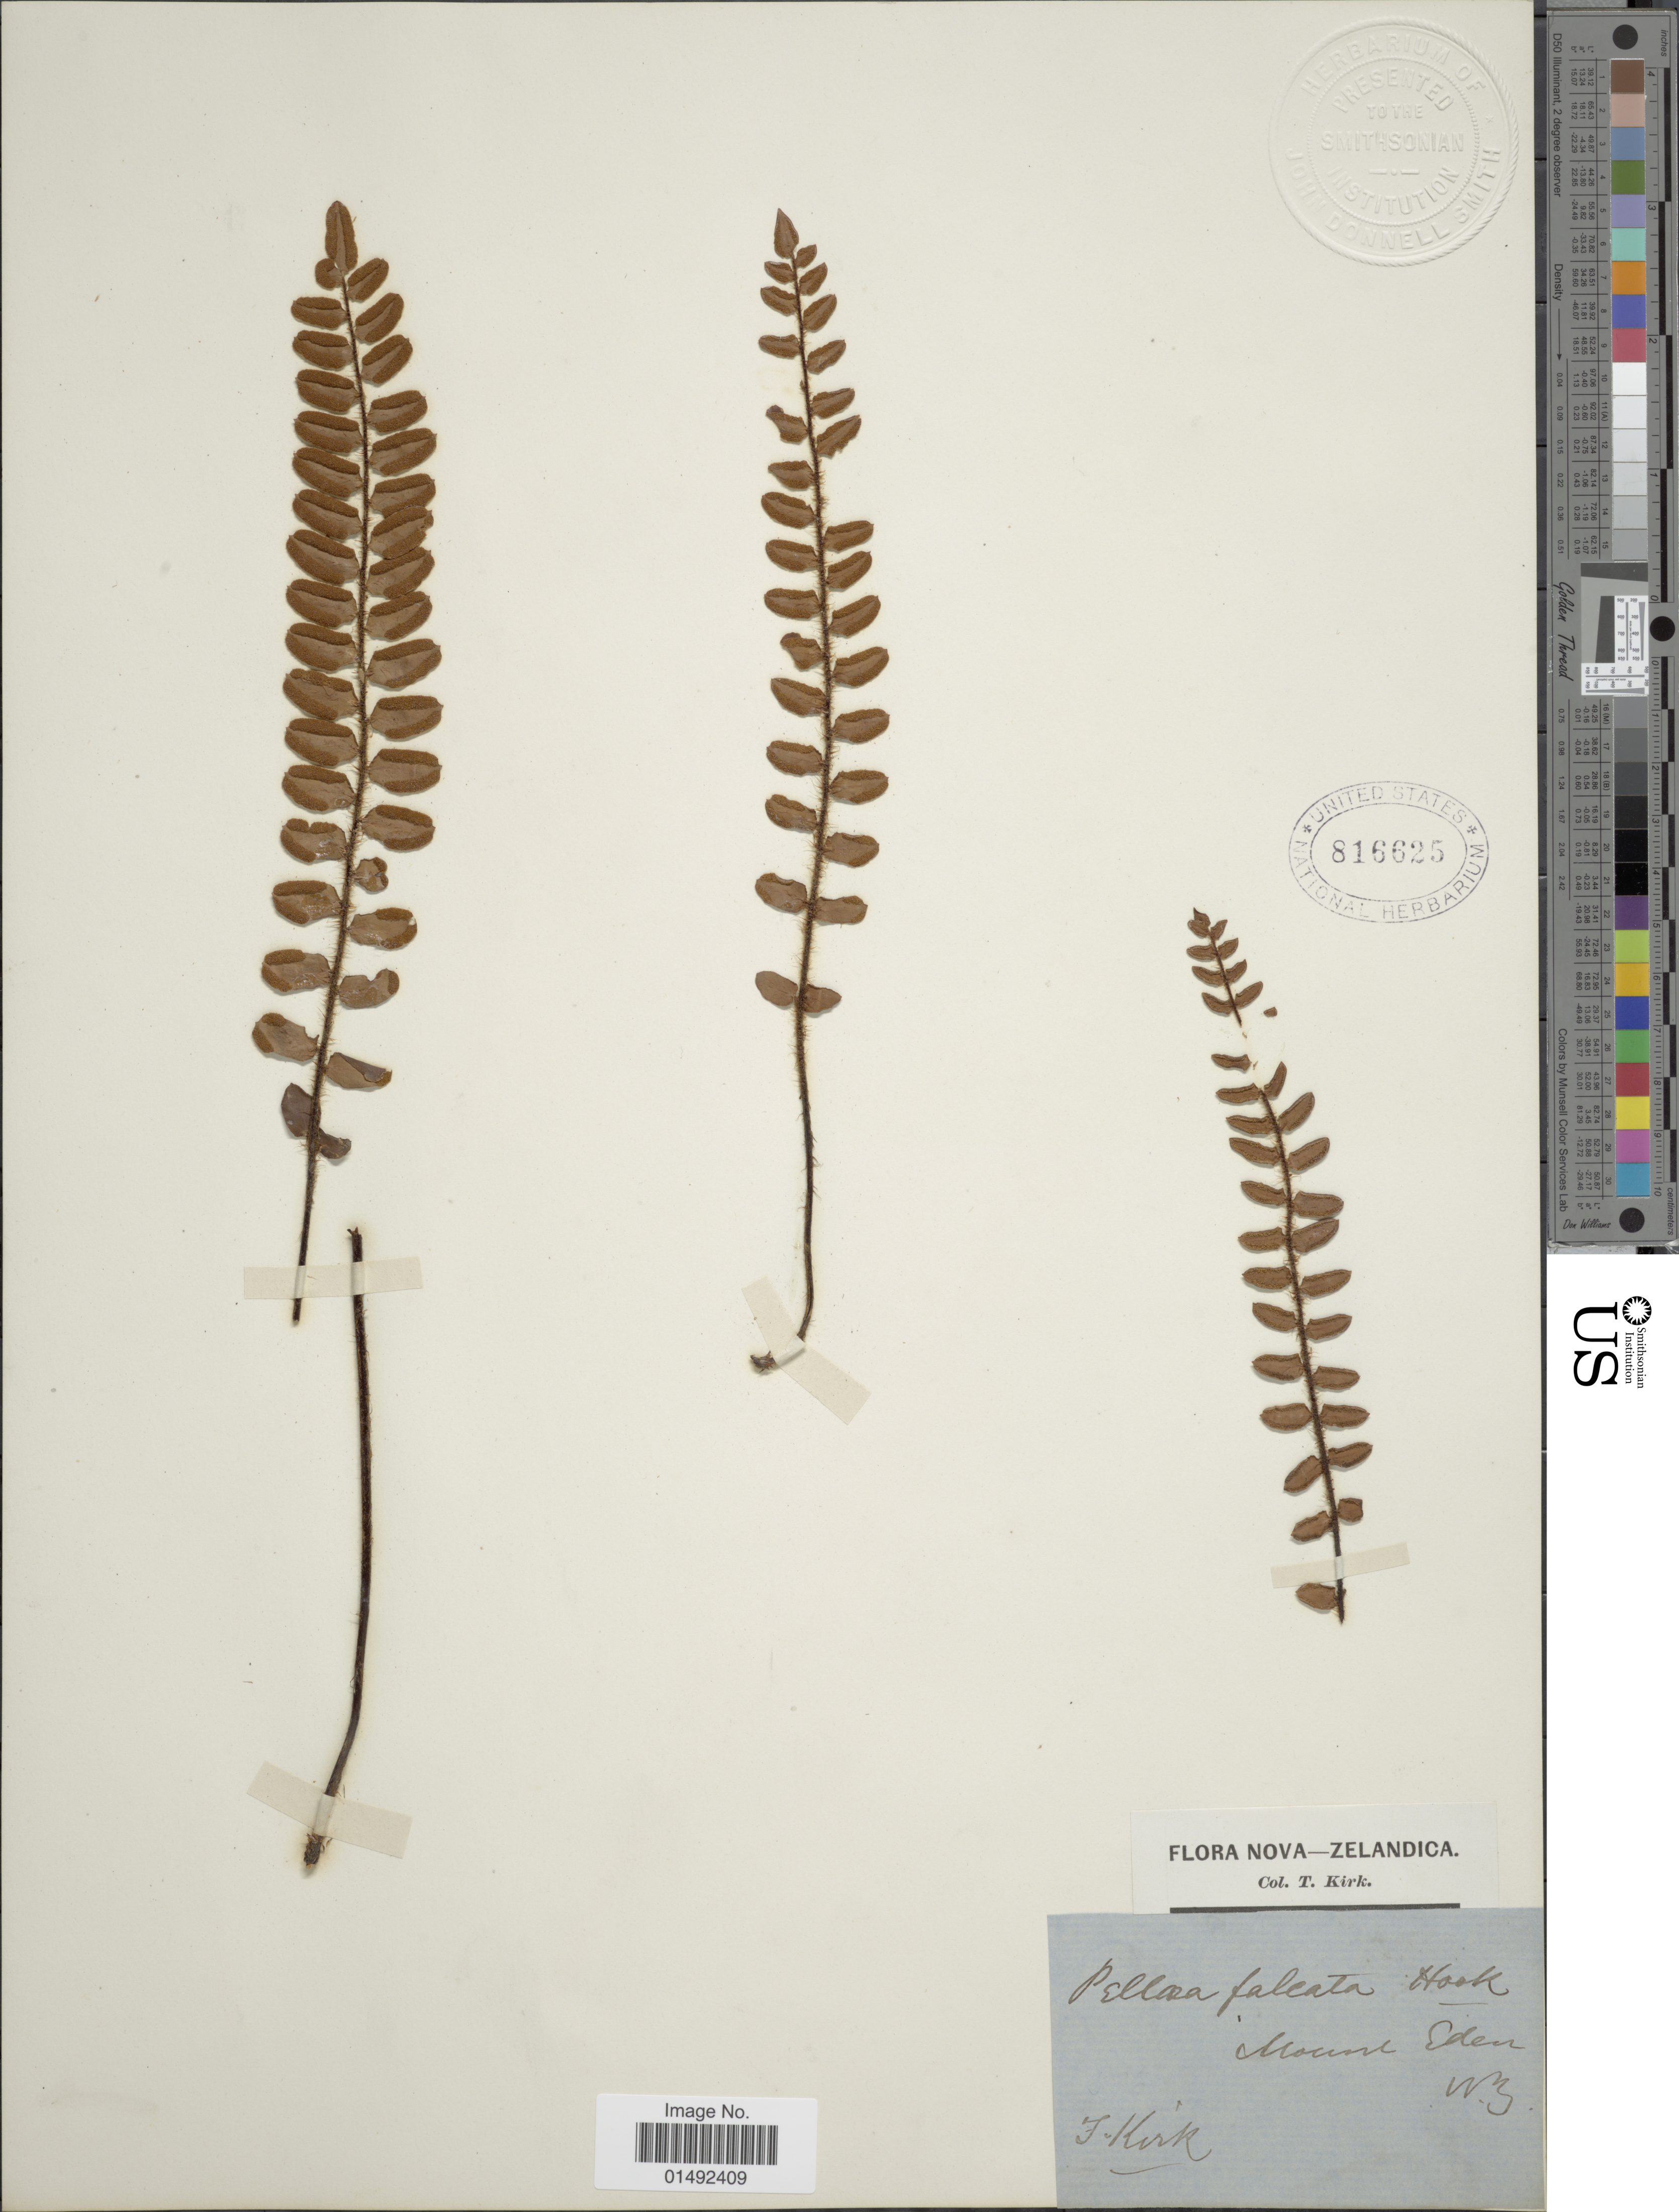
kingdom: Plantae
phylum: Tracheophyta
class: Polypodiopsida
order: Polypodiales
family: Pteridaceae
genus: Pellaea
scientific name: Pellaea falcata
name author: Fée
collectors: T. Kirk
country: New Zealand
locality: Mount Eden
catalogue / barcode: US 816625